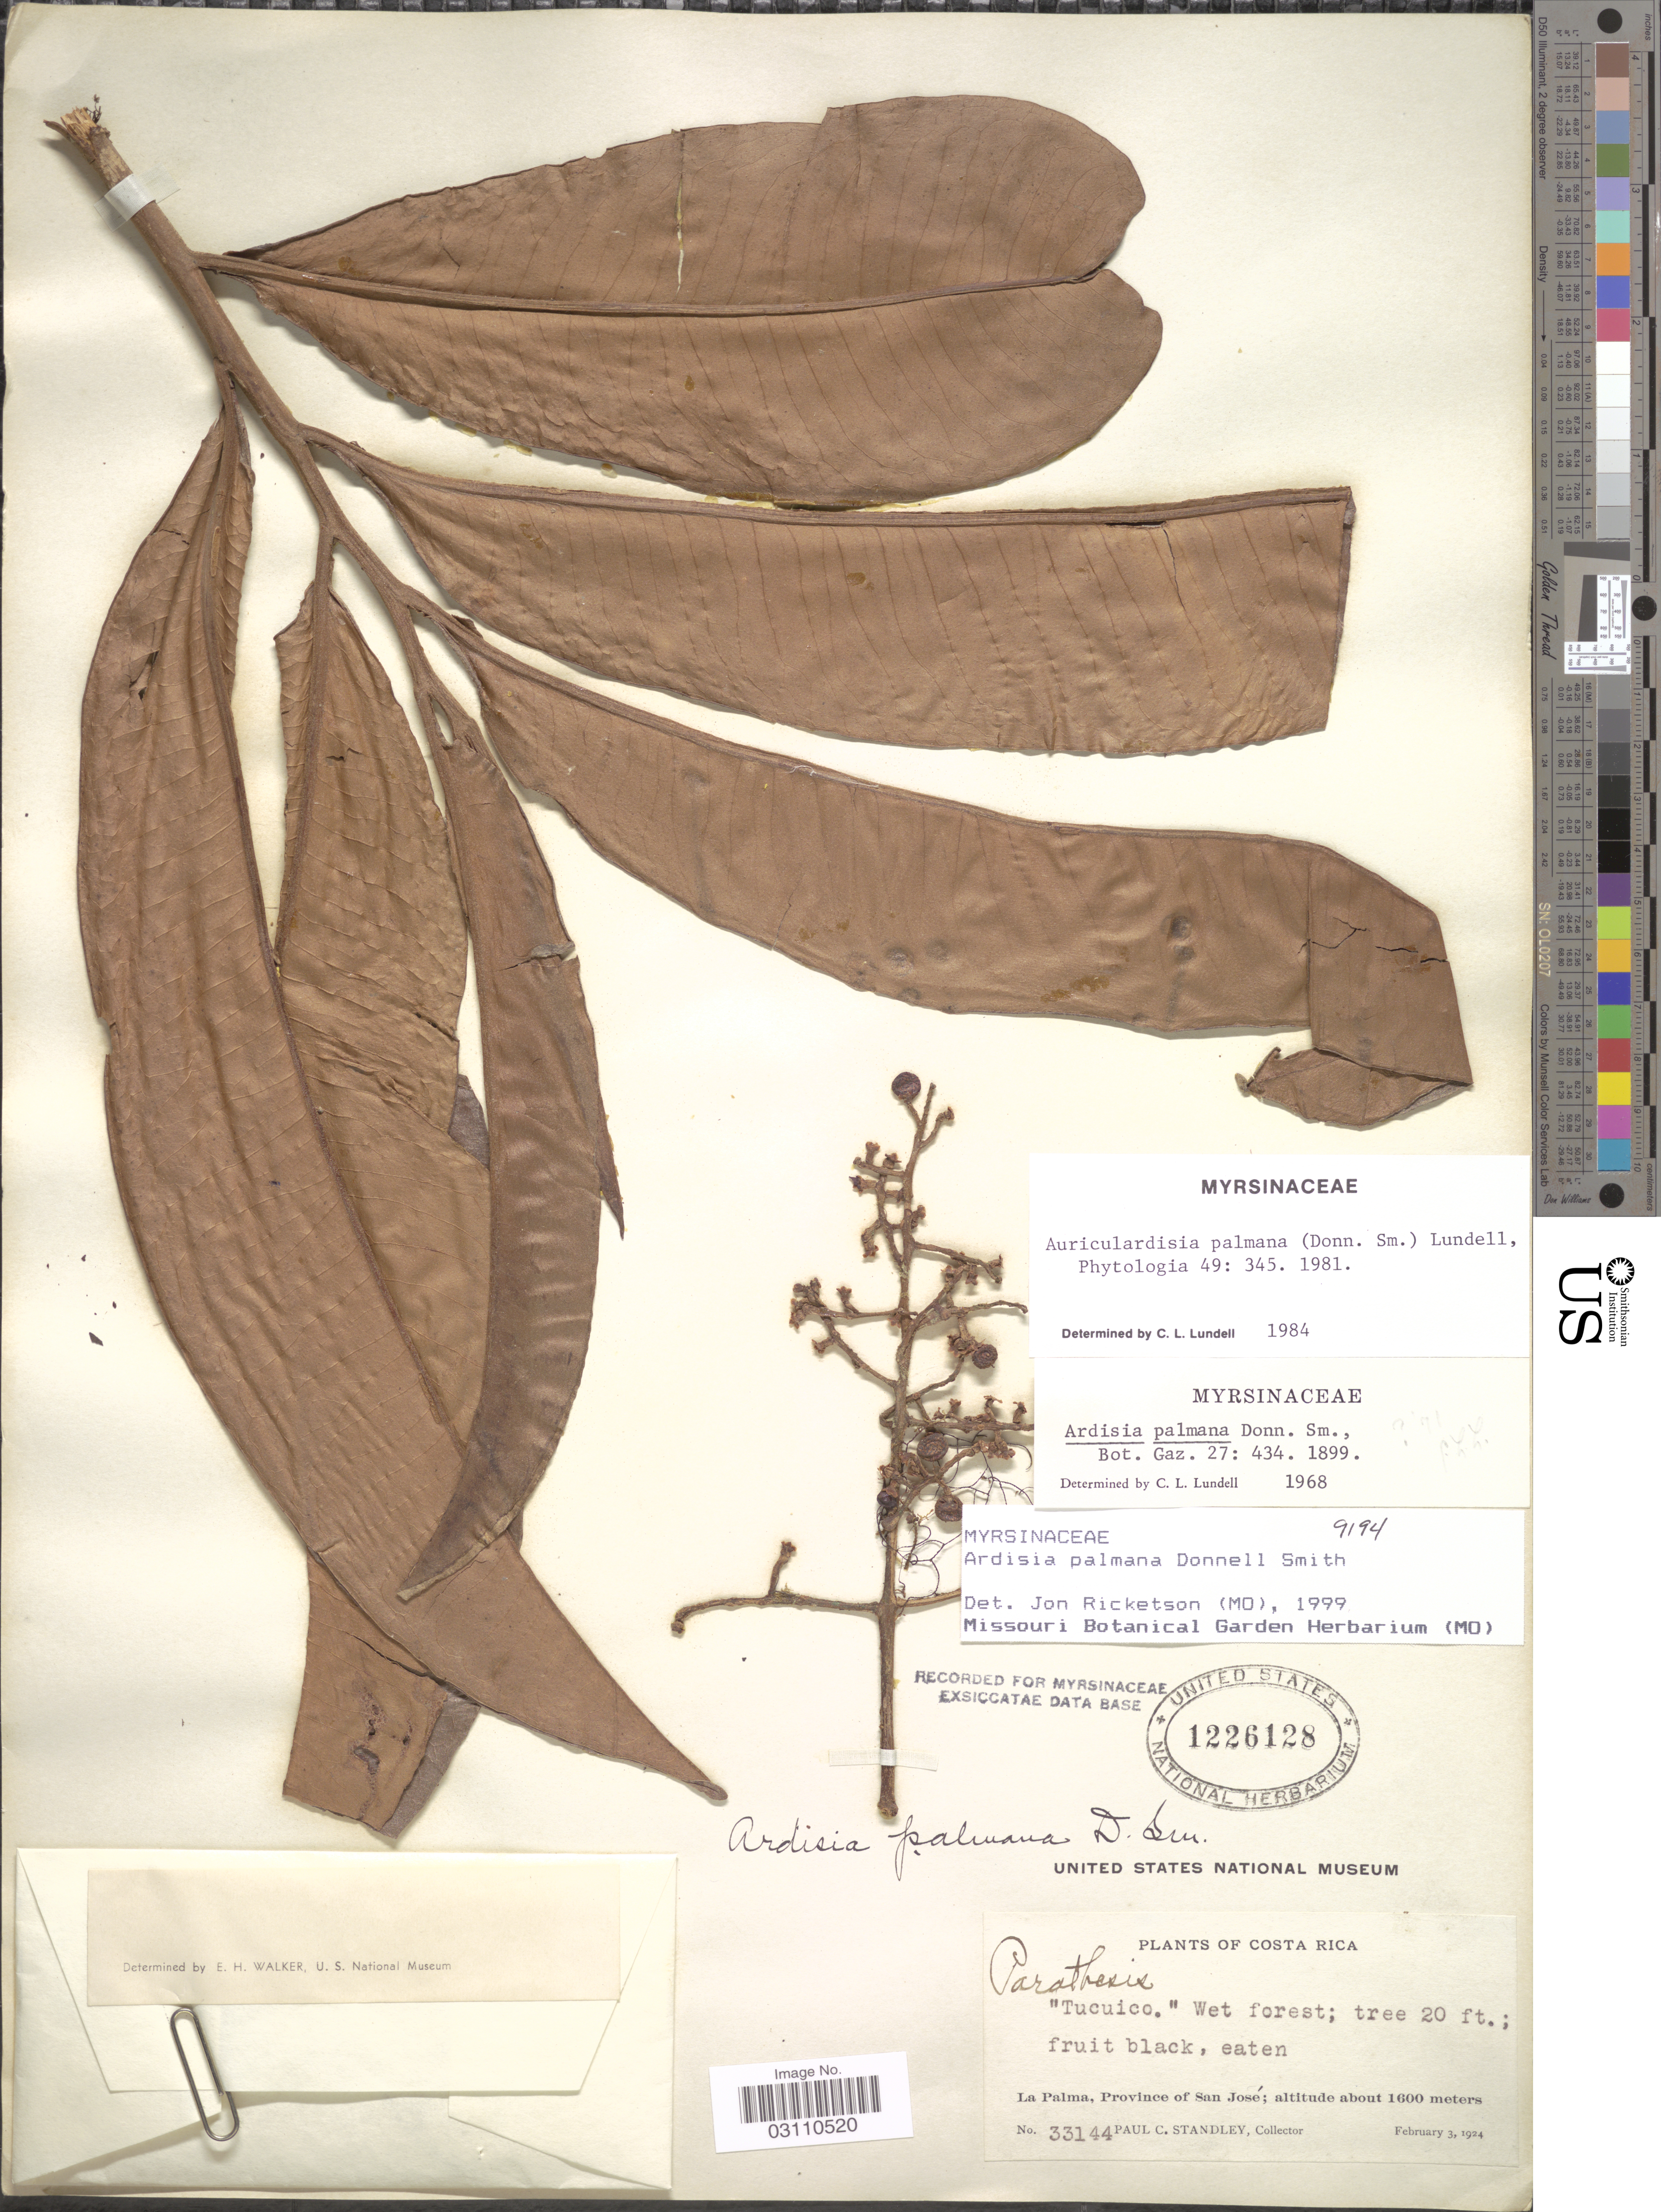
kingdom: Plantae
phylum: Tracheophyta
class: Magnoliopsida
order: Ericales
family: Primulaceae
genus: Ardisia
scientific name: Ardisia palmana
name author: Donn. Sm.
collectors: P. C. Standley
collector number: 33144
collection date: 1924-02-03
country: Costa Rica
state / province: San José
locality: La Palma.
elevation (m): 1600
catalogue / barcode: US 1226128